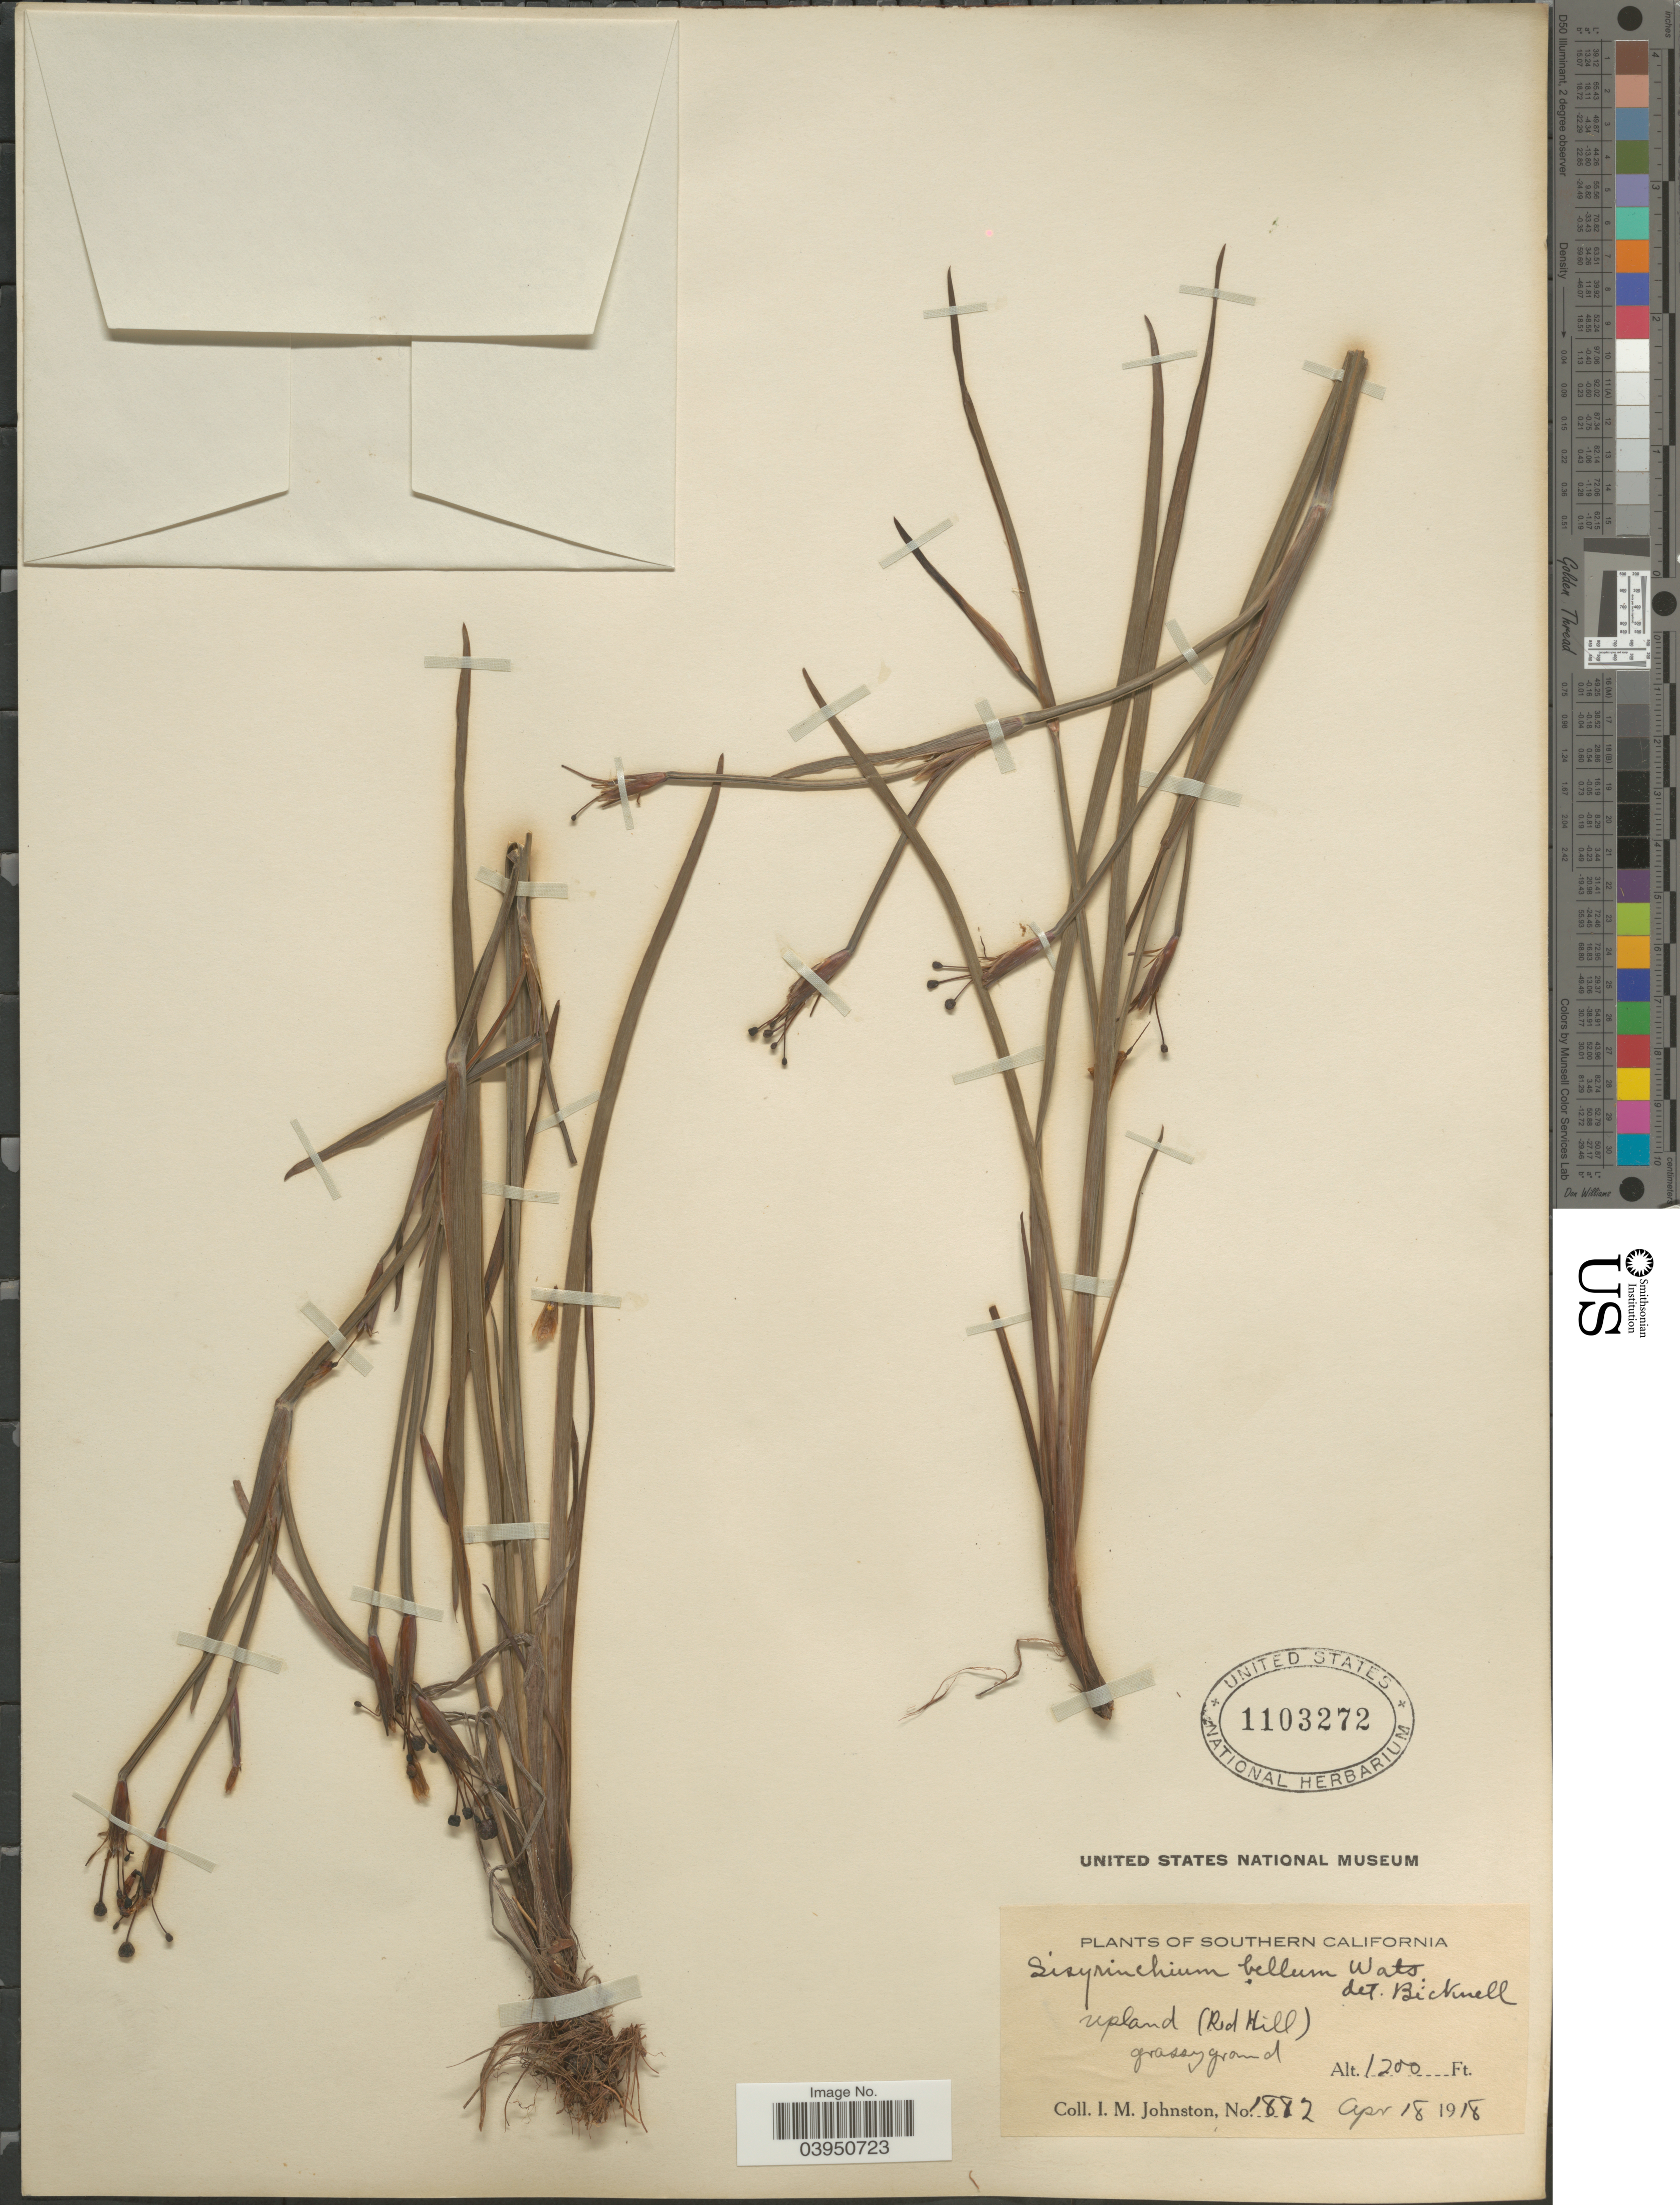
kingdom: Plantae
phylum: Tracheophyta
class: Liliopsida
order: Asparagales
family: Iridaceae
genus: Sisyrinchium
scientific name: Sisyrinchium bellum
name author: S. Watson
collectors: I.M. Johnston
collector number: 1882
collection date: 1918-04-18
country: United States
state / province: California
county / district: San Bernardino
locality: Southern California. Upland (Red Hill).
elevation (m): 366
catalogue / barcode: US 1103272